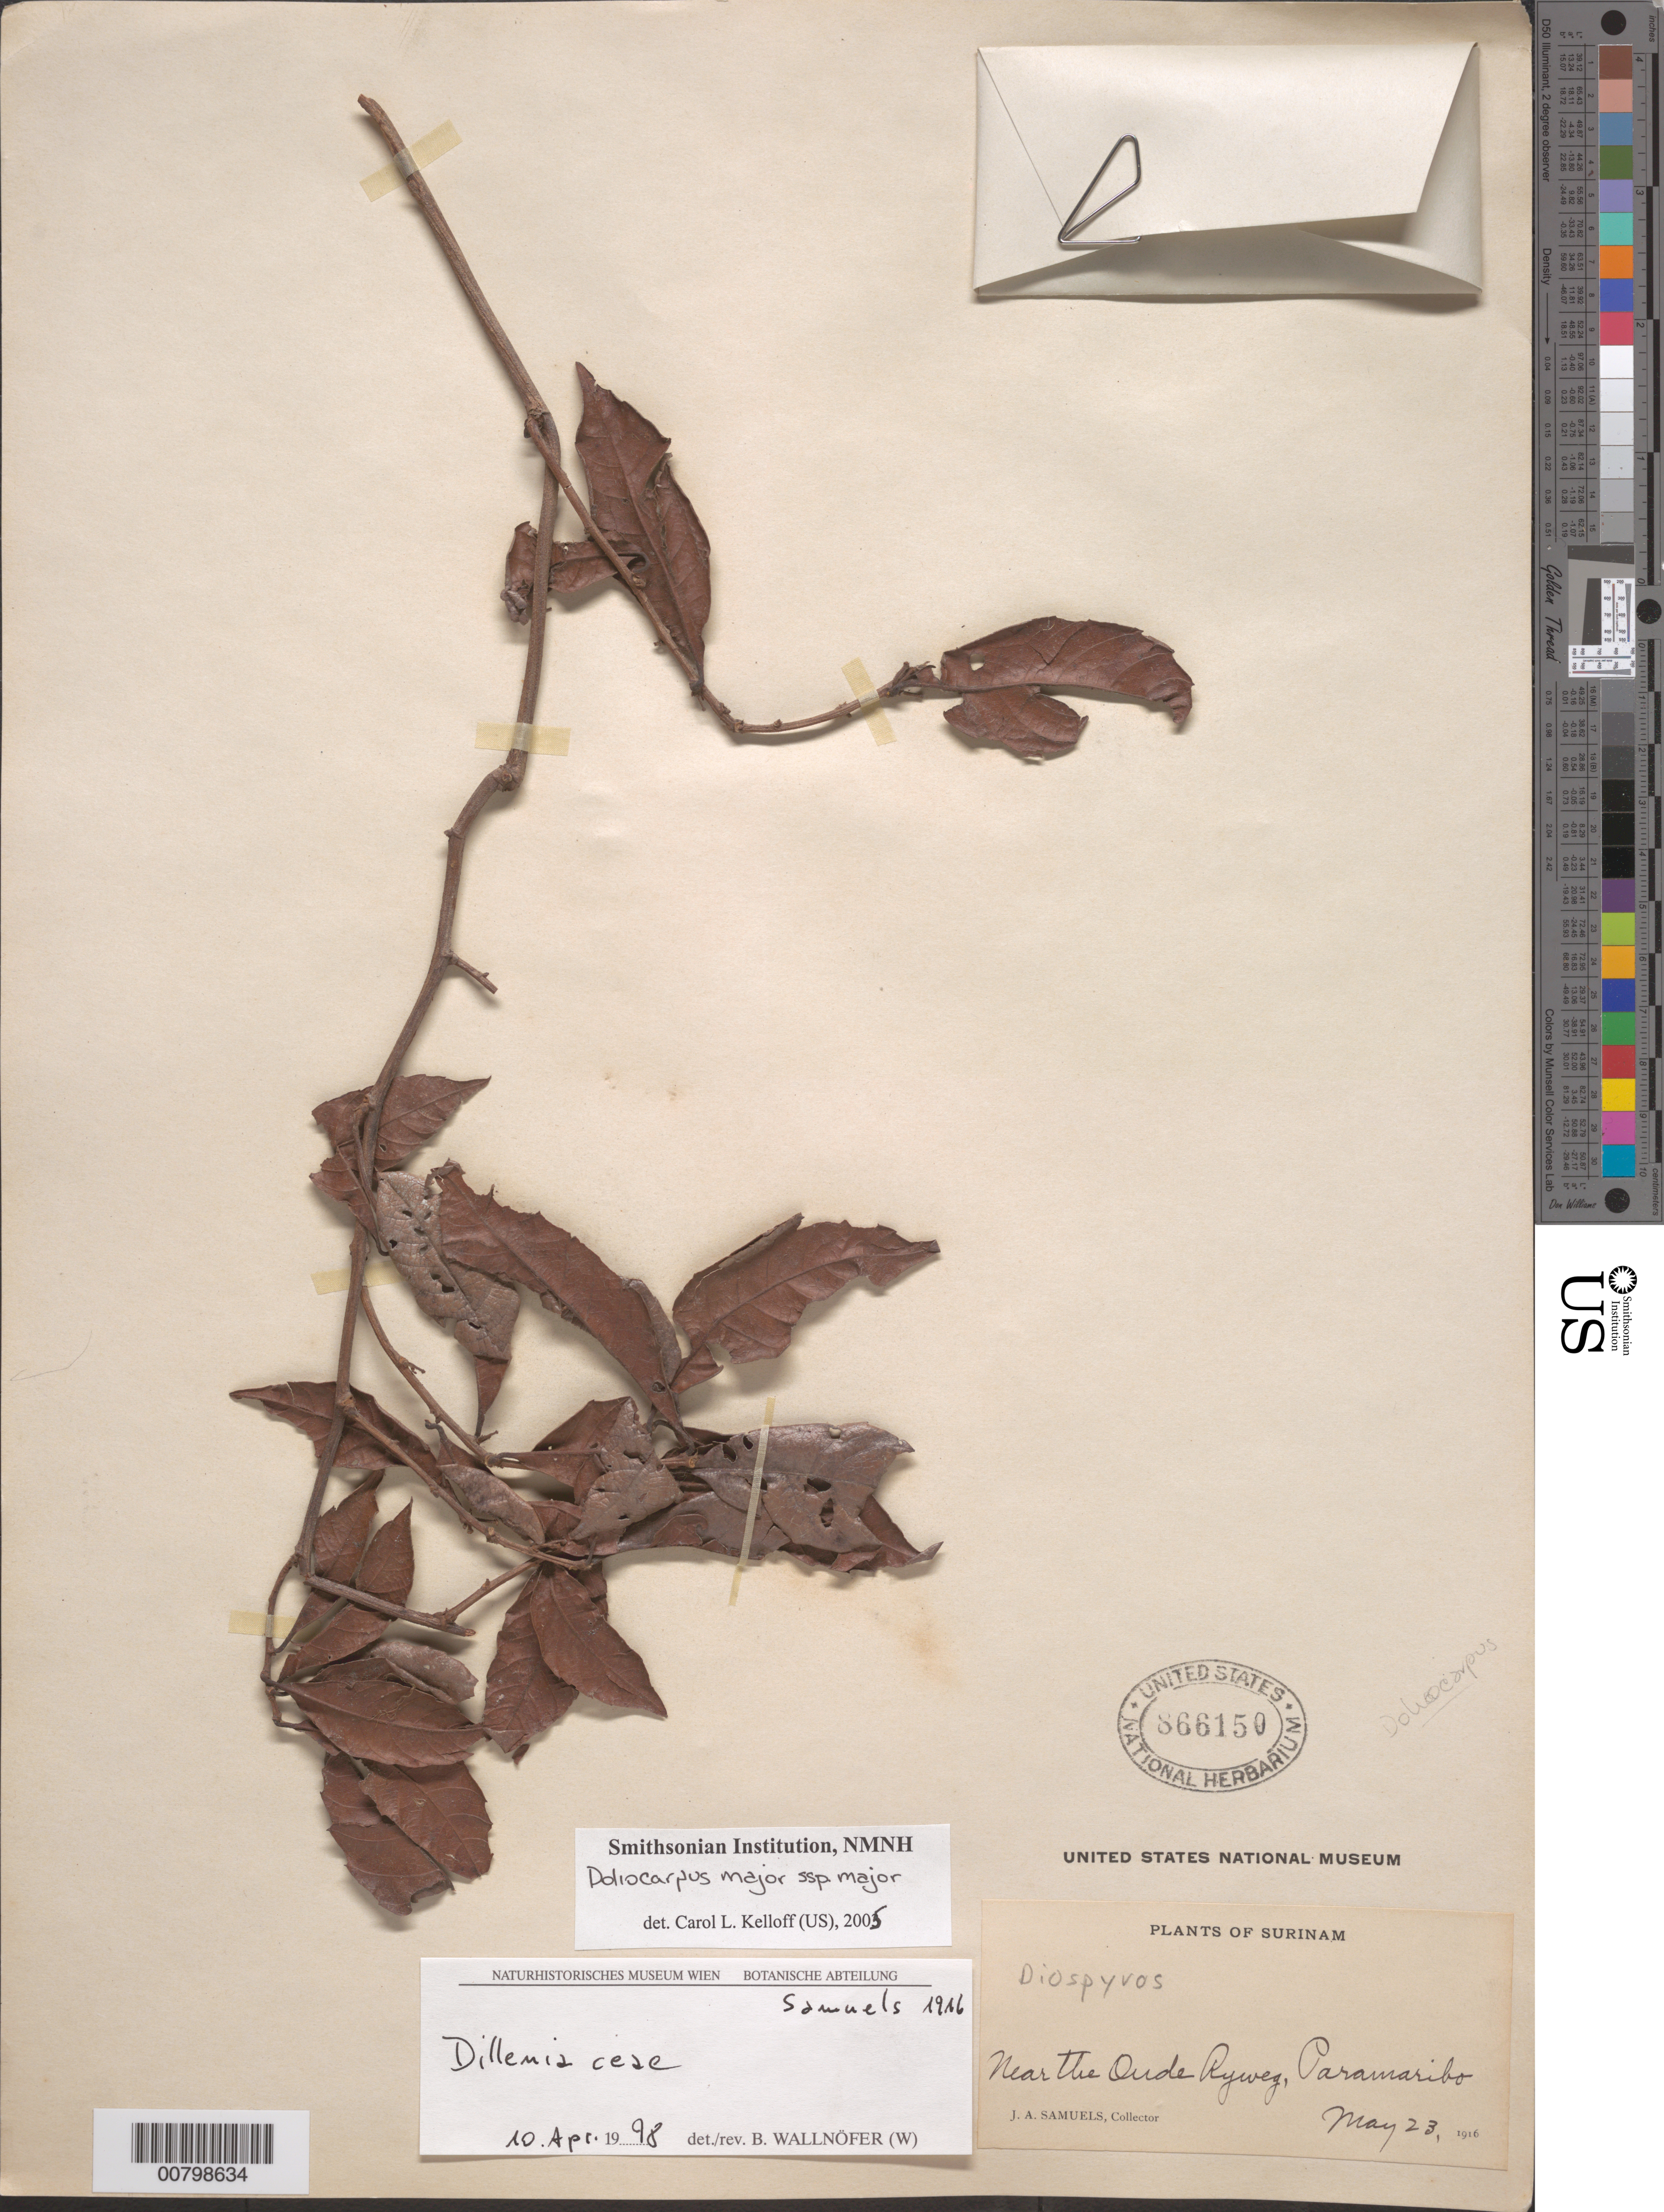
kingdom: Plantae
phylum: Tracheophyta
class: Magnoliopsida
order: Dilleniales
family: Dilleniaceae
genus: Doliocarpus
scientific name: Doliocarpus major subsp. major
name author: J.F. Gmel.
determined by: Kelloff, Carol L., (US), Smithsonian Institution - National Museum of Natural History (UNITED STATES)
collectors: J. A. Samuels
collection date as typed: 23-May-16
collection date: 1916-05-23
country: Suriname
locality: Paramaribo, near Oude Ryweg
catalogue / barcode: US 866150